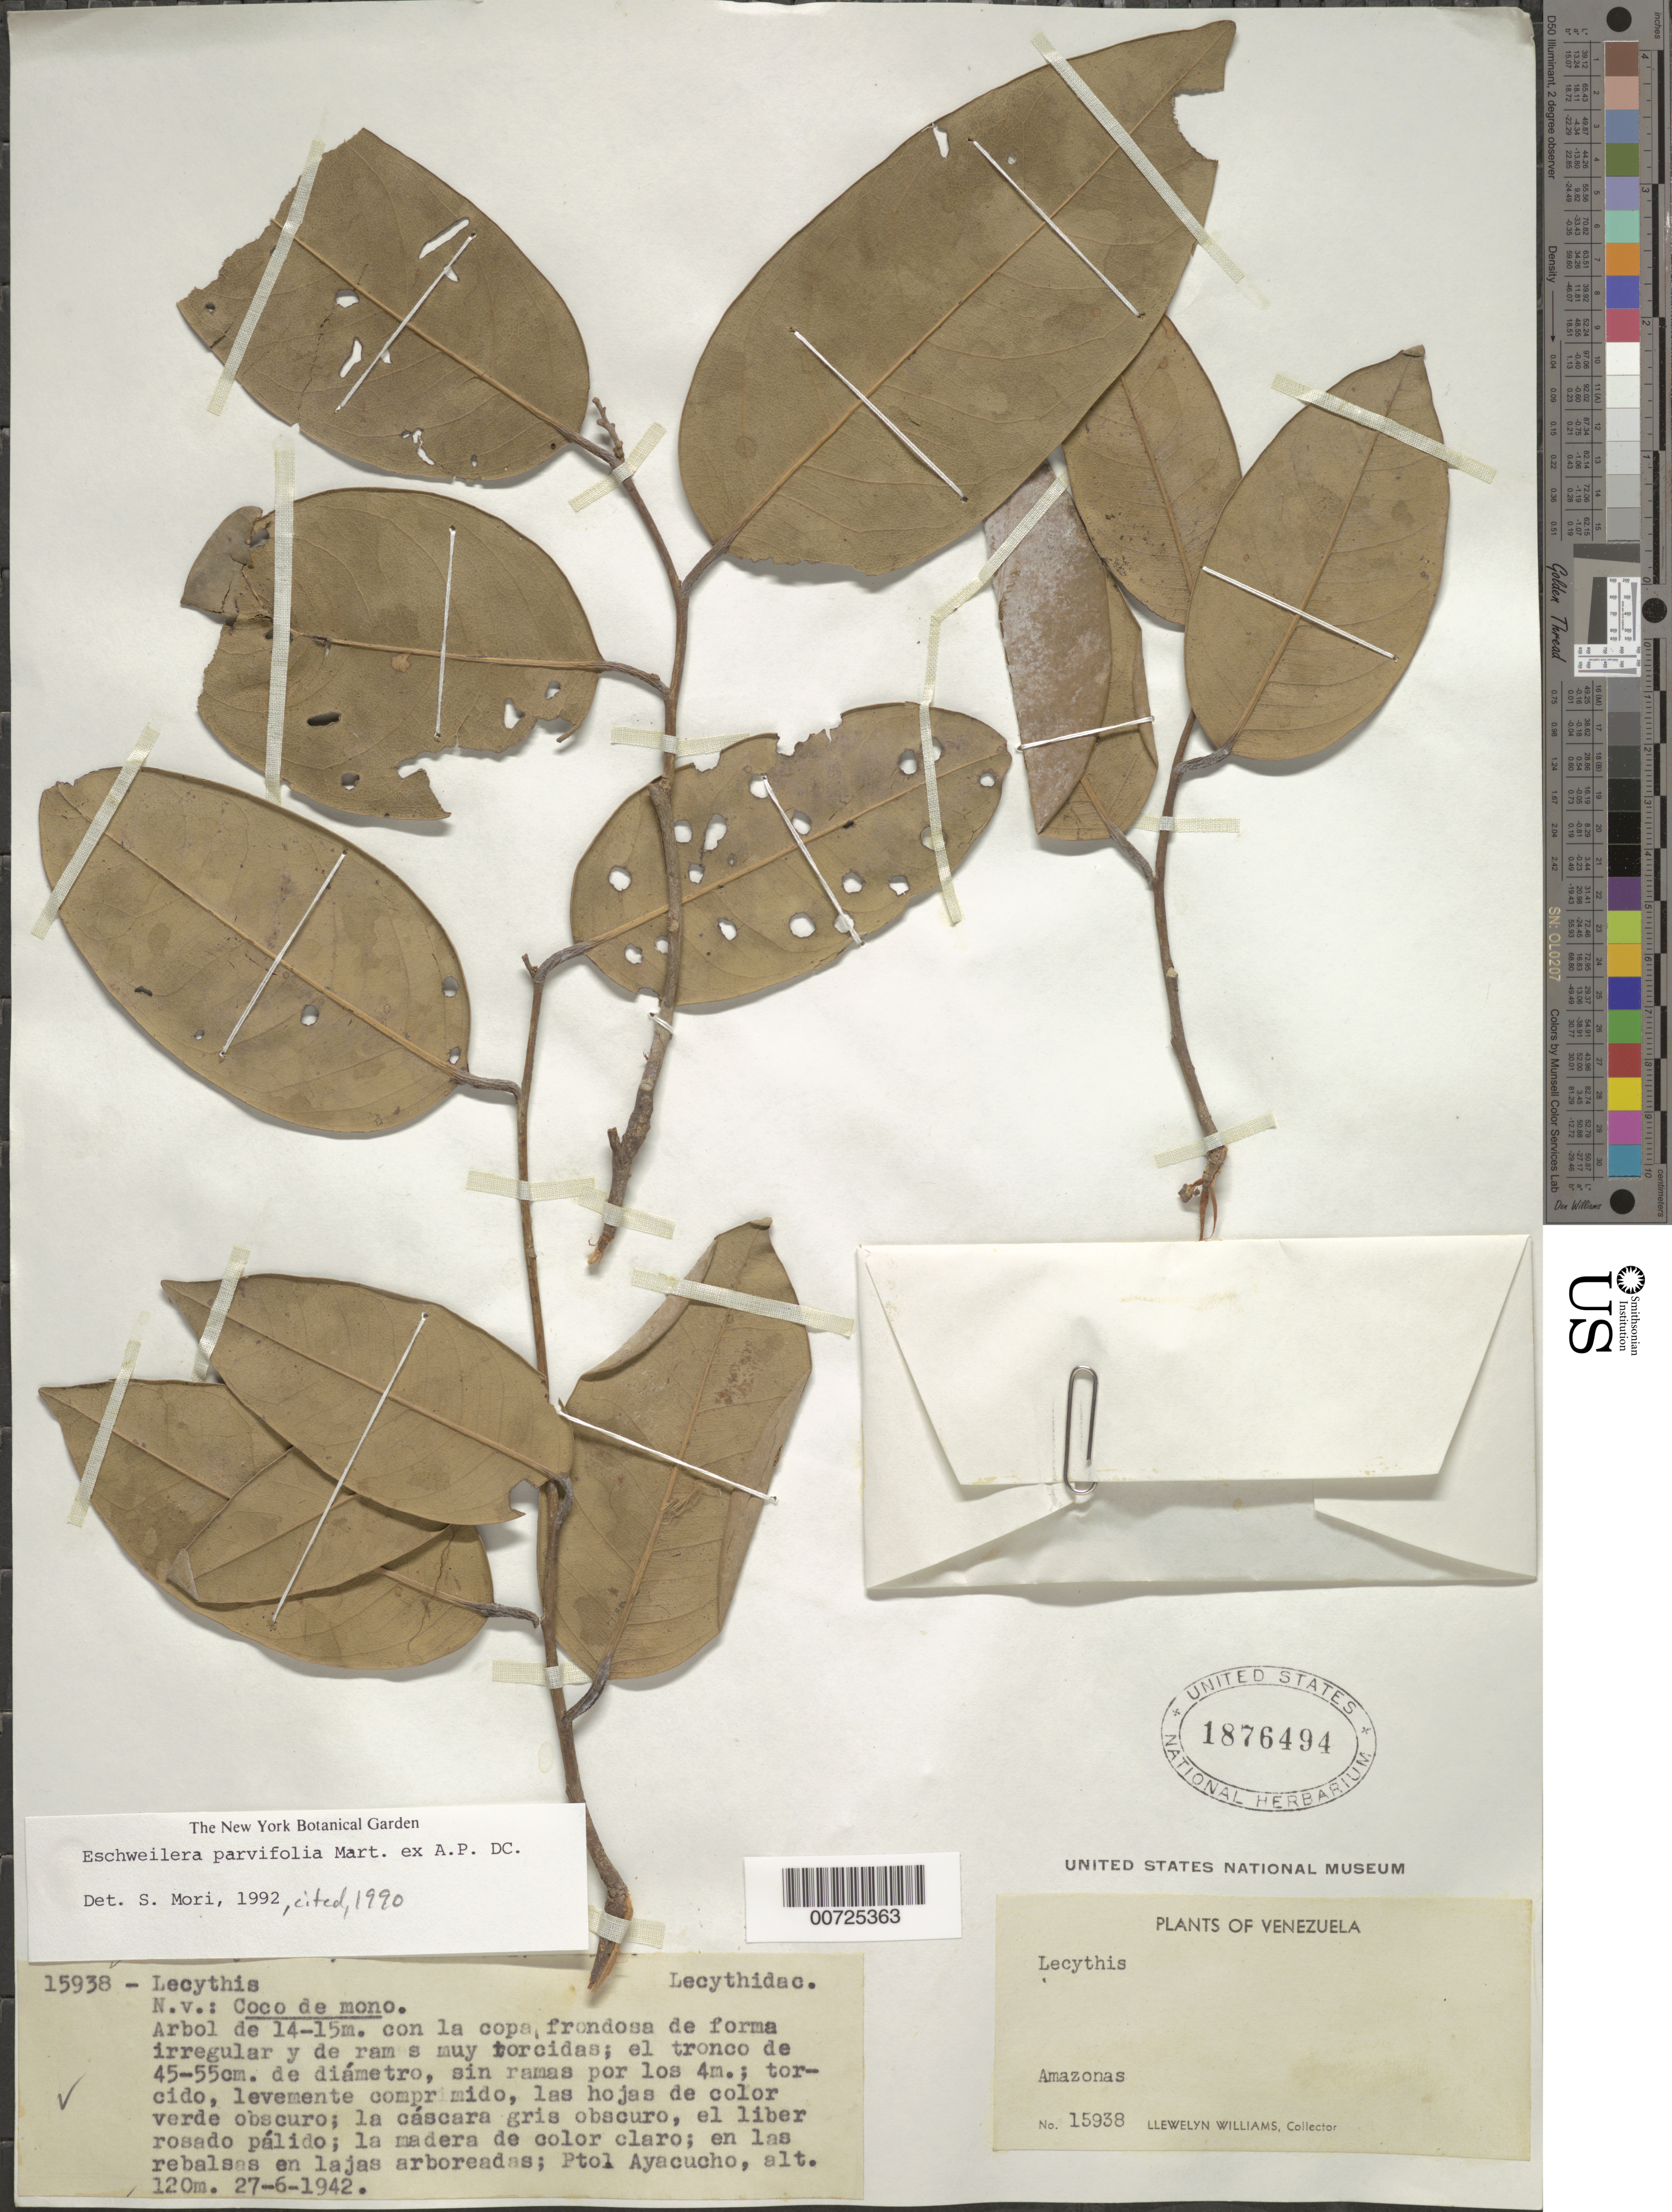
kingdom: Plantae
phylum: Tracheophyta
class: Magnoliopsida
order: Ericales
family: Lecythidaceae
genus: Eschweilera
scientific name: Eschweilera parvifolia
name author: Mart. ex DC.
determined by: Mori, Scott A.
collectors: Ll. Williams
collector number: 15938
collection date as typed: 27-Jun-42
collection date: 1942-06-27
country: Venezuela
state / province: Amazonas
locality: Puerto Ayacucho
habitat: Rebalsas en lajas arboreadas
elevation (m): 120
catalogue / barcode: US 1876494